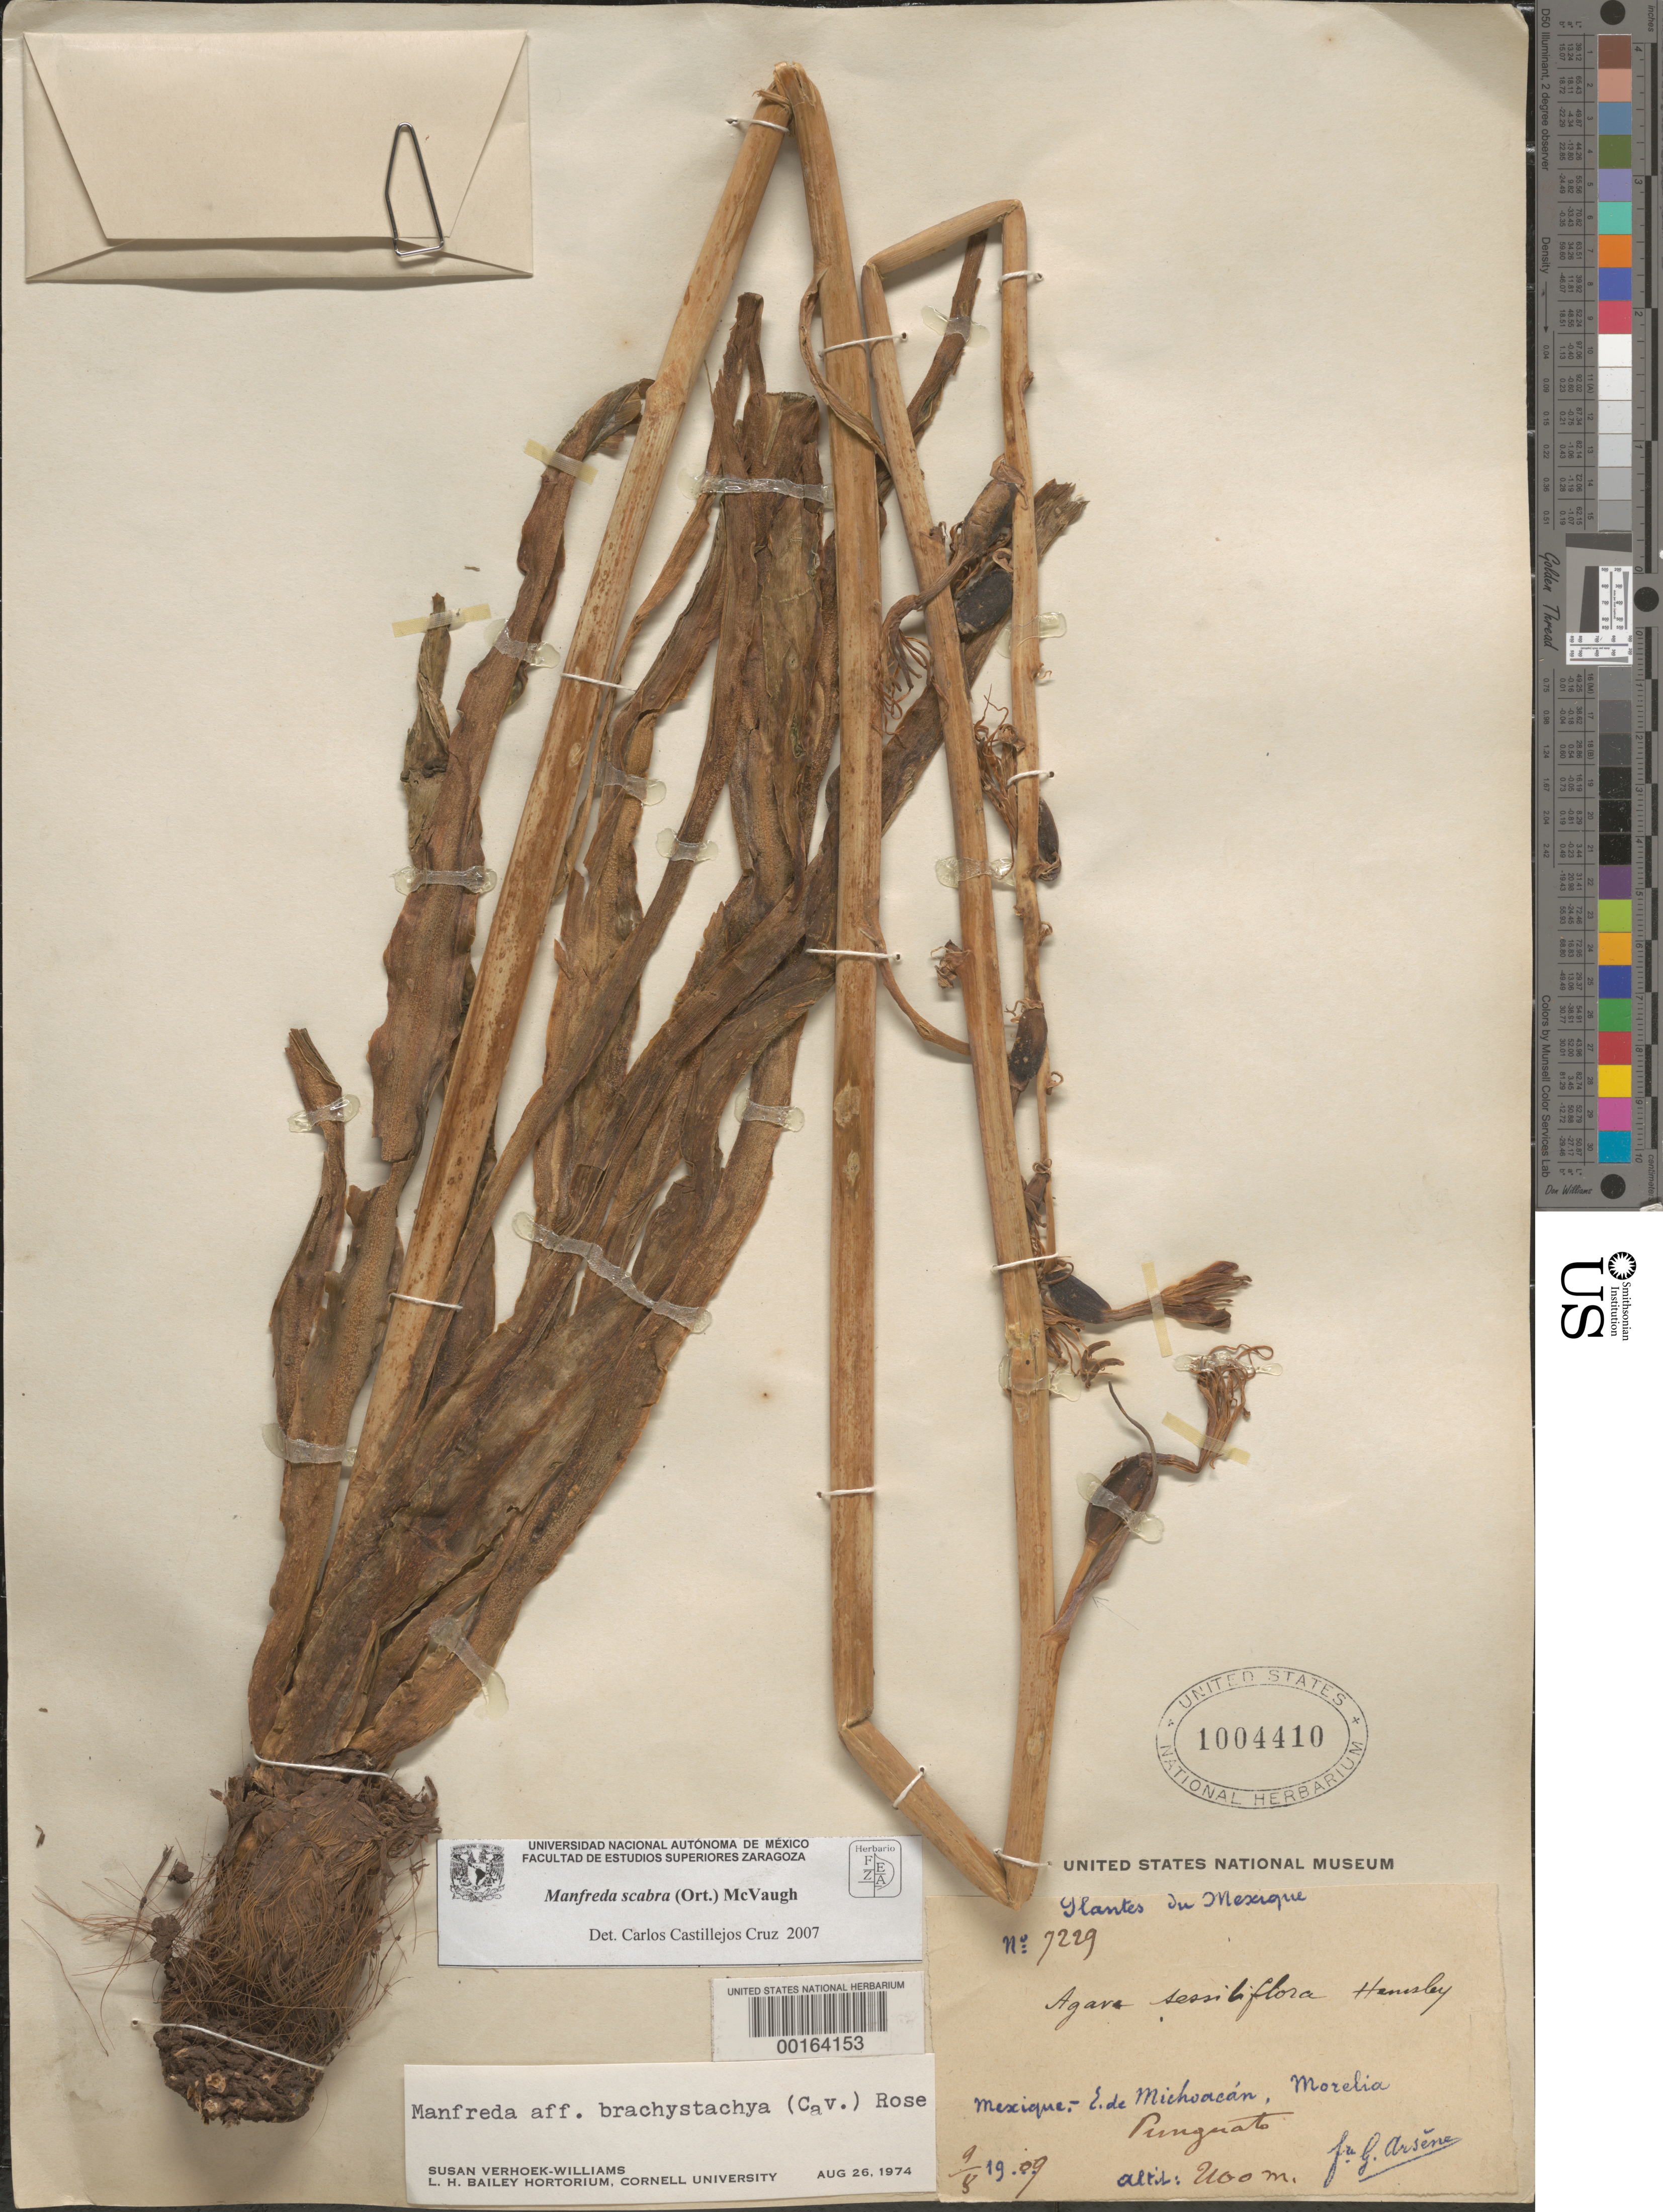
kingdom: Plantae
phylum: Tracheophyta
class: Liliopsida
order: Asparagales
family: Asparagaceae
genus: Manfreda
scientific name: Manfreda scabra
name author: (Ortega) McVaugh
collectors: Bro. G. Arsène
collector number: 7229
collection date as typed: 09 Aug 1909 or 08 Sep 1909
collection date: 1909-08-09 or 1909-09-08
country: Mexico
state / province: Michoacán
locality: Morelia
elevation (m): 2100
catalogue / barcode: US 1004410